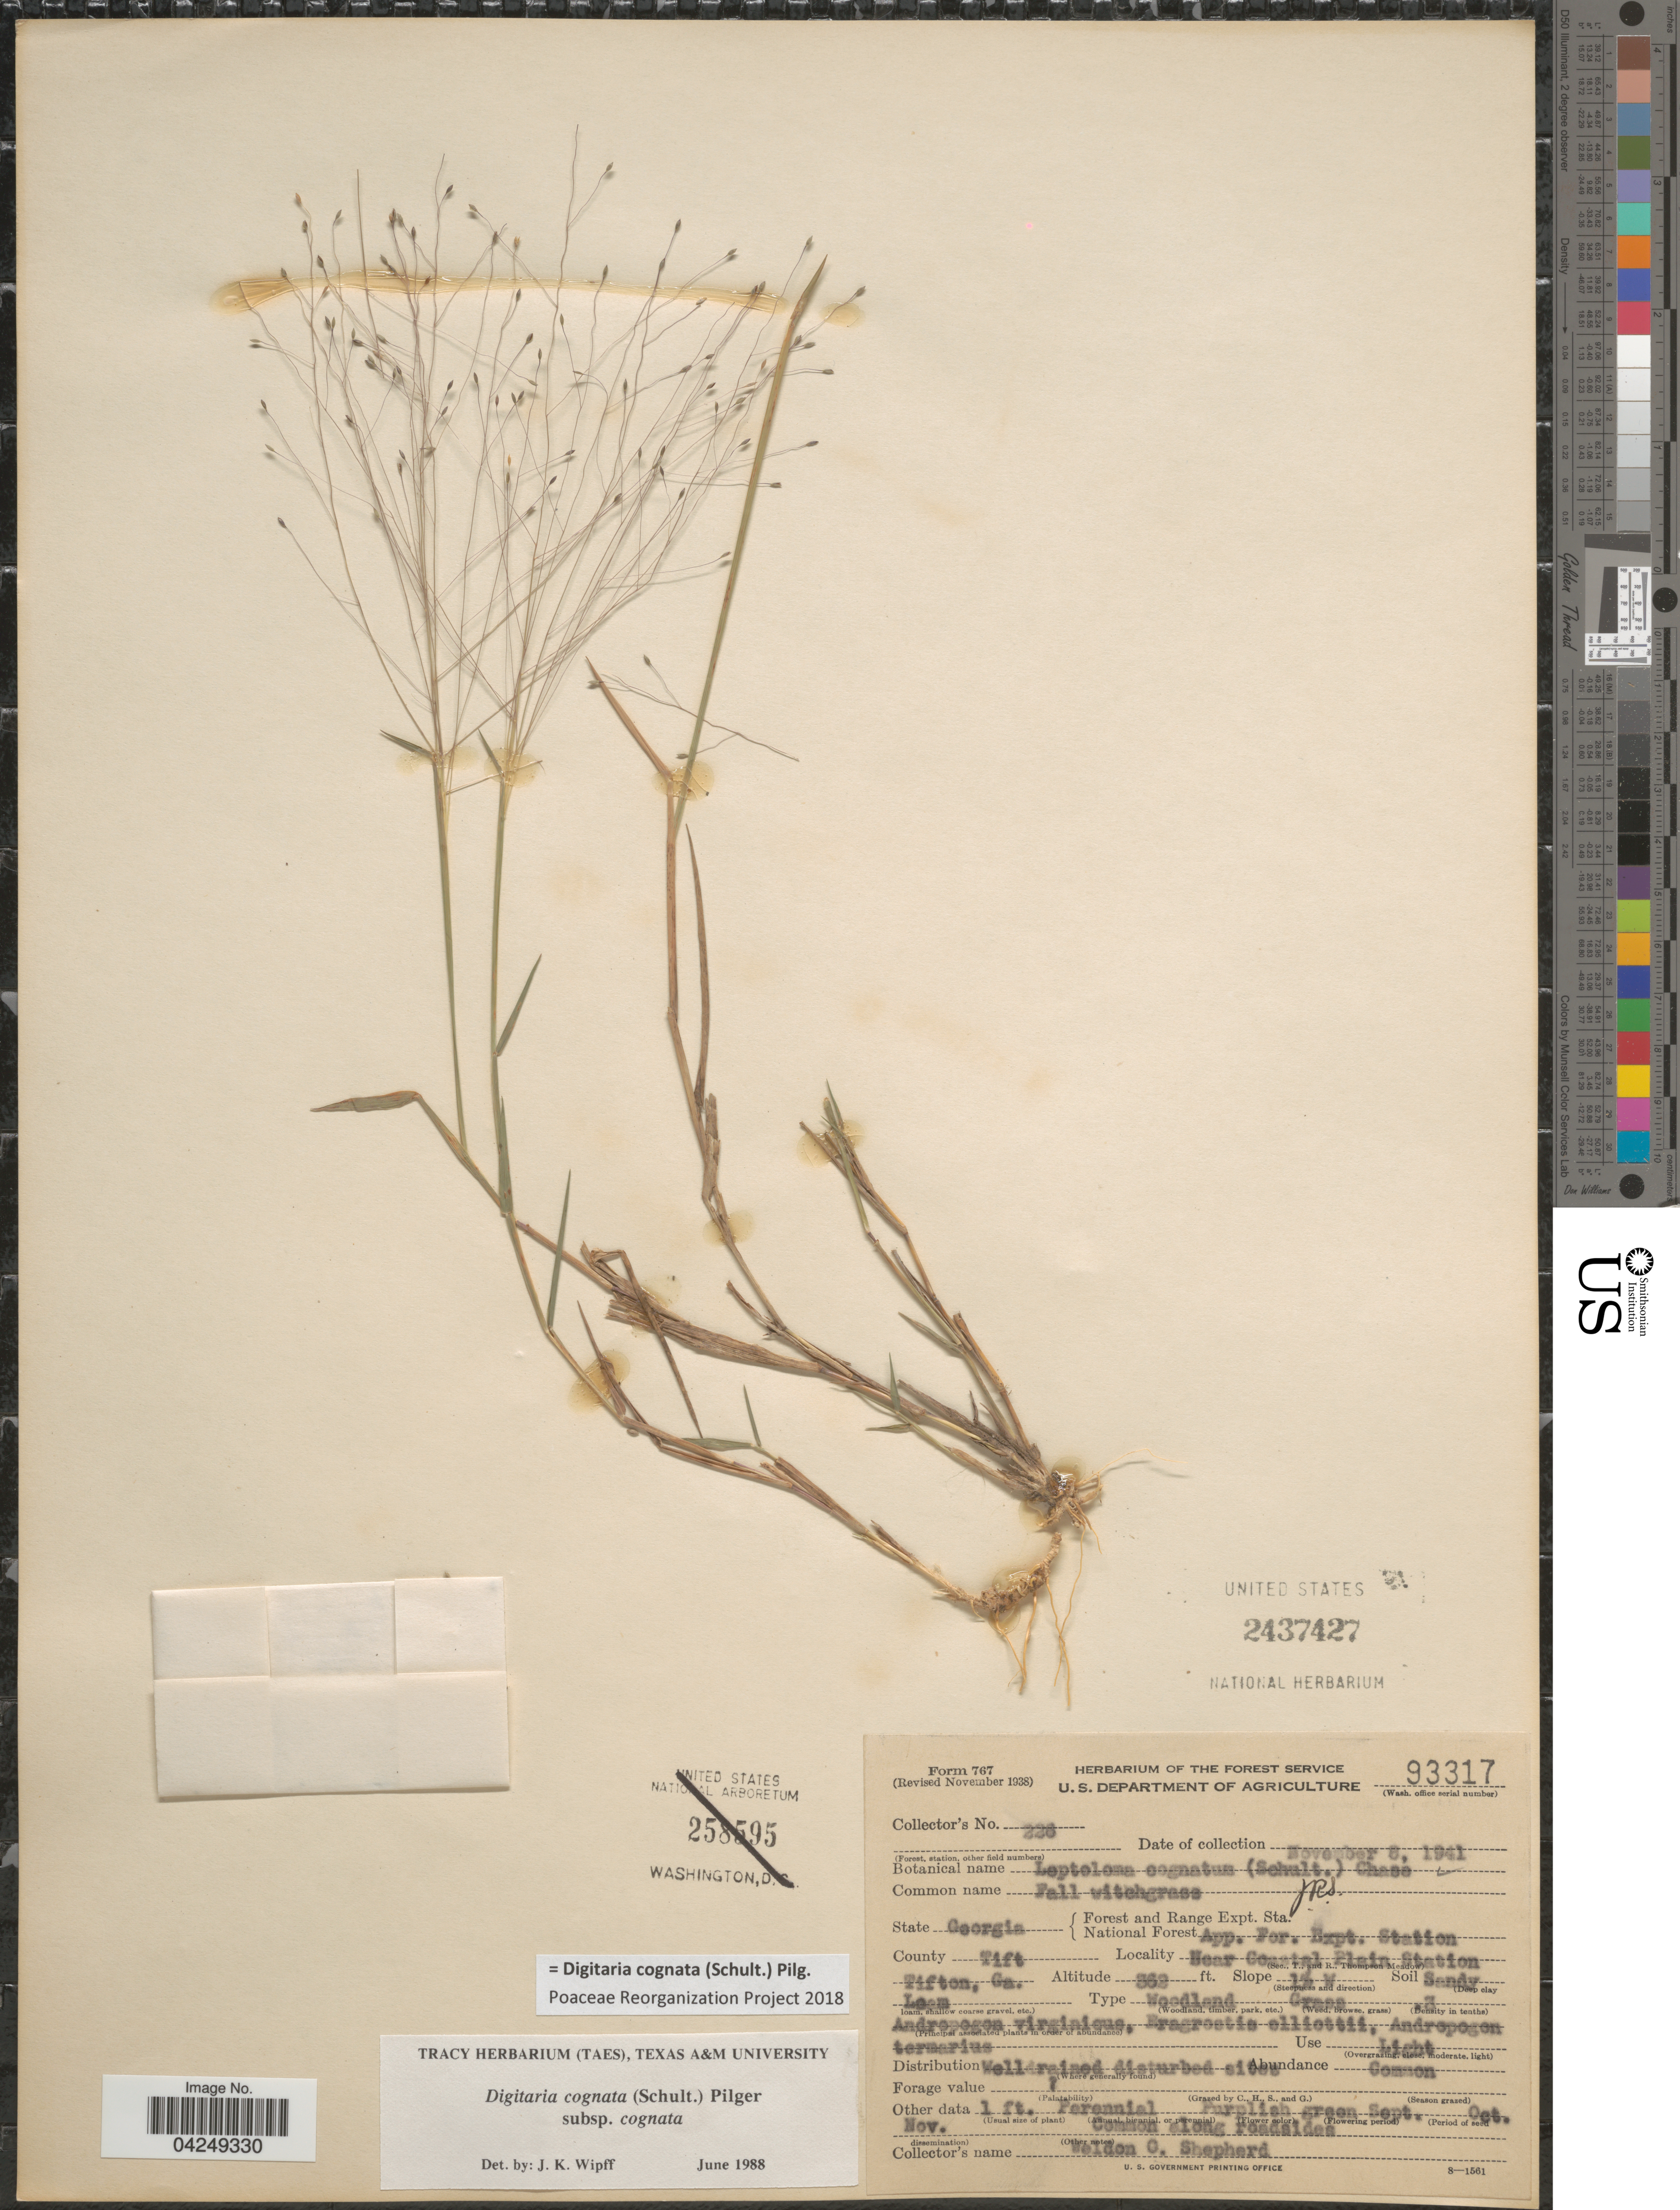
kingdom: Plantae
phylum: Tracheophyta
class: Liliopsida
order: Poales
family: Poaceae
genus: Digitaria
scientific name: Digitaria cognata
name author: (Scult.) Pilg.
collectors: W. Shepherd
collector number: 226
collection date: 1941-11-06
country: United States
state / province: Georgia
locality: Forest and Range Expt. Sta. National Forest App. For. Expt. Station. County Tift. Near Coastal Plain Station Tifton. Slope 1½ W.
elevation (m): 110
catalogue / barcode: US 2437427